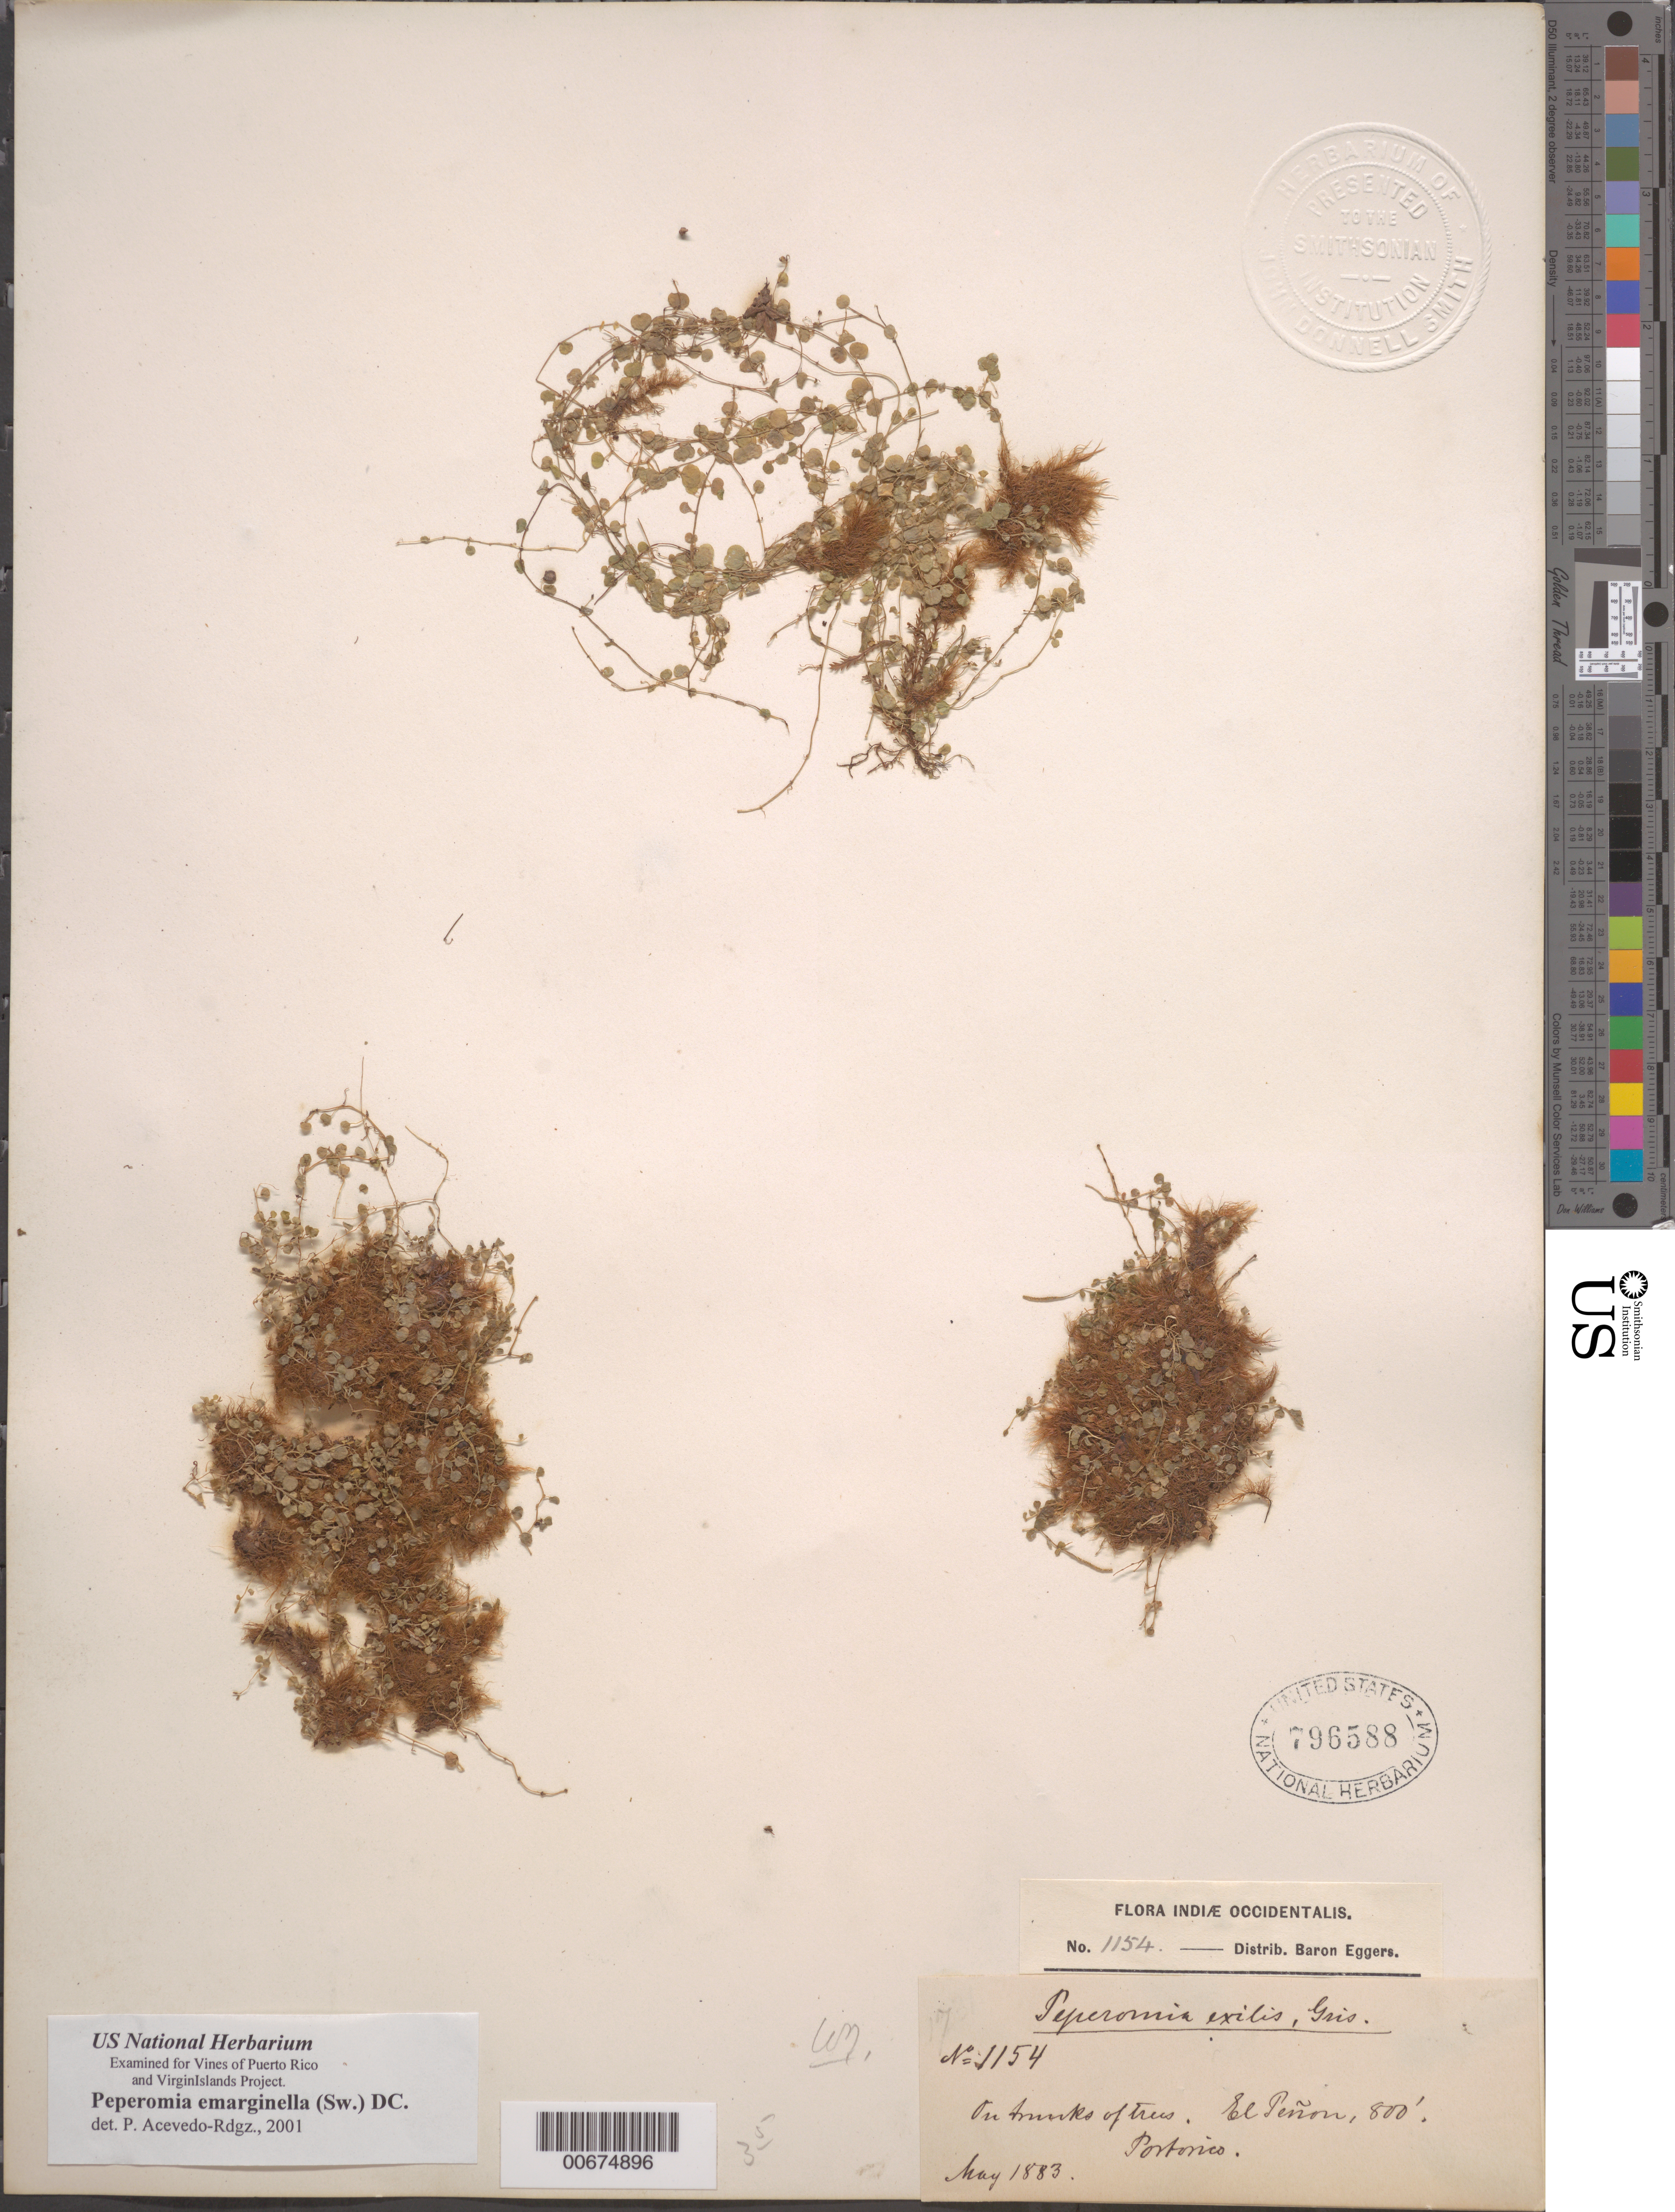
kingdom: Plantae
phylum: Tracheophyta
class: Magnoliopsida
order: Piperales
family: Piperaceae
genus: Peperomia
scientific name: Peperomia emarginella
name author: (Sw. ex Wikstr.) C. DC.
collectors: H. F. A. von Eggers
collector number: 1154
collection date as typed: May 1883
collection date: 1883-05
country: Puerto Rico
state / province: Ponce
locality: El Peñon.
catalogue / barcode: US 796588